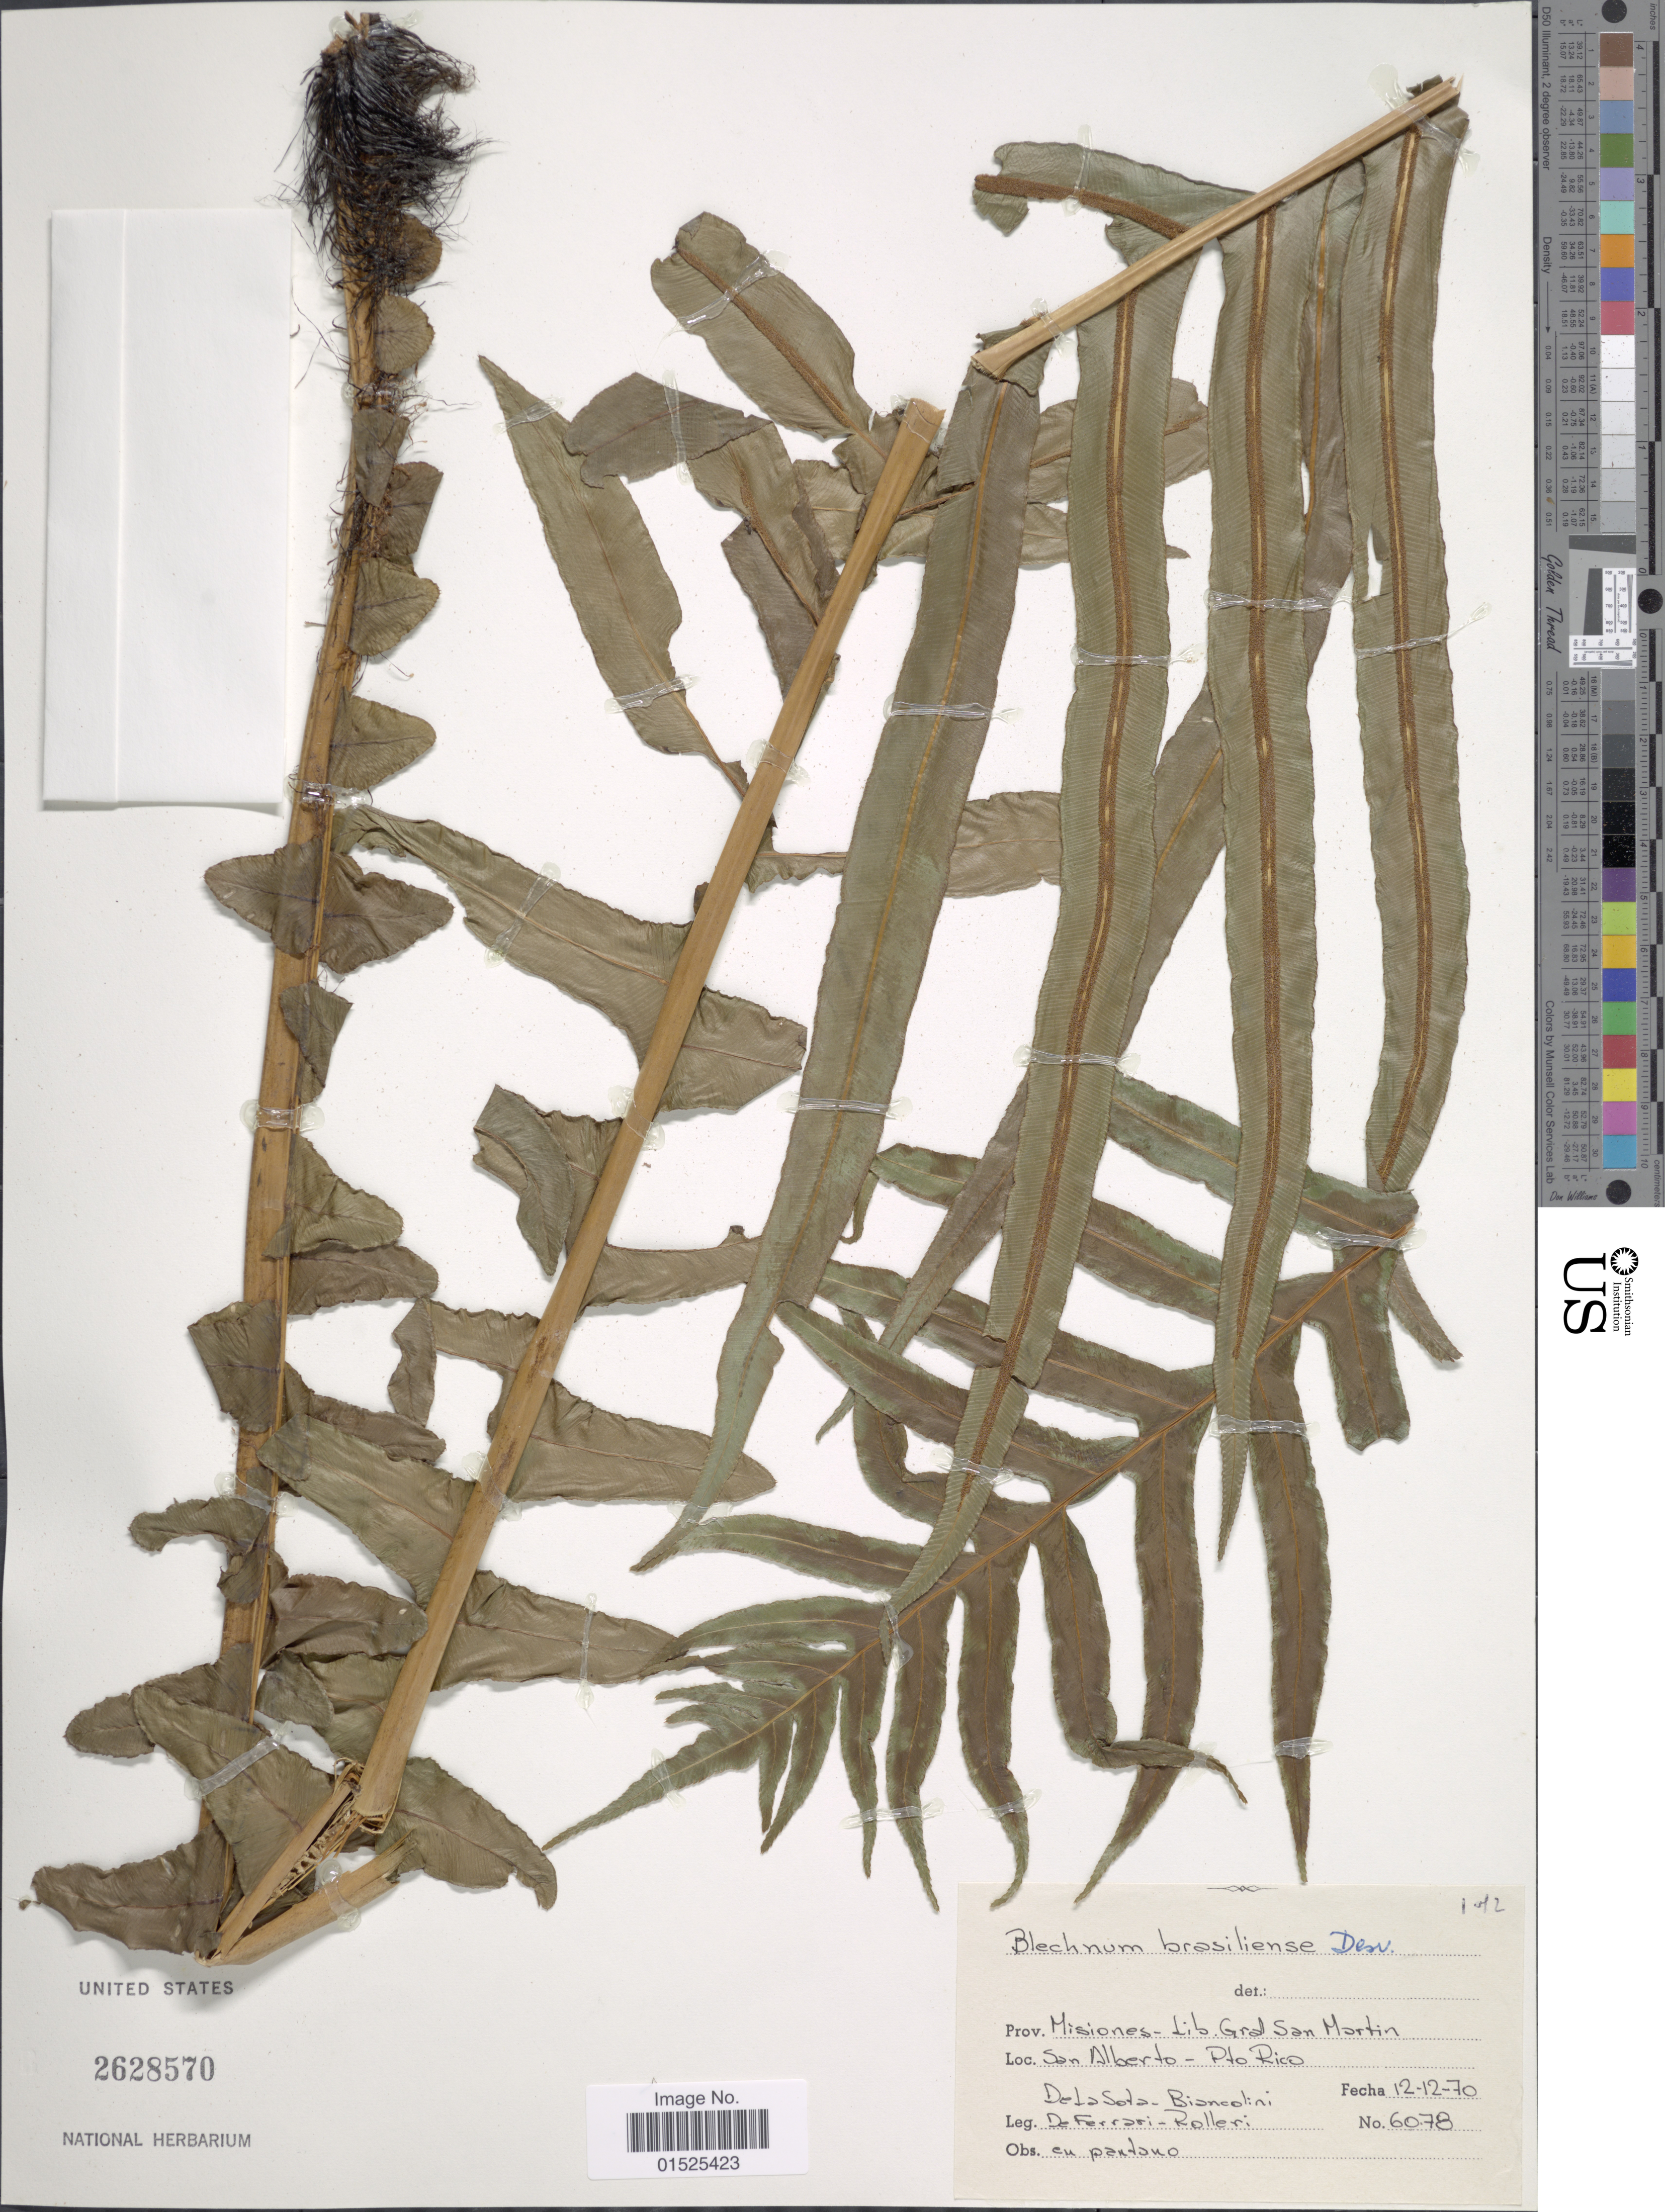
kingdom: Plantae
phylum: Tracheophyta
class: Polypodiopsida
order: Polypodiales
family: Blechnaceae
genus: Blechnum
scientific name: Blechnum brasiliense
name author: Desv.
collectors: de la Sota, Biancolini, De Ferrari & Rolleri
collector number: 6078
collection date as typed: Transcribed d/m/y: 11/11/70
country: Argentina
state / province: Misiones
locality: Prov. Misiones- Lib. Gral San Martin. Loc. San Alberto - Pto Rico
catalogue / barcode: US 2628570